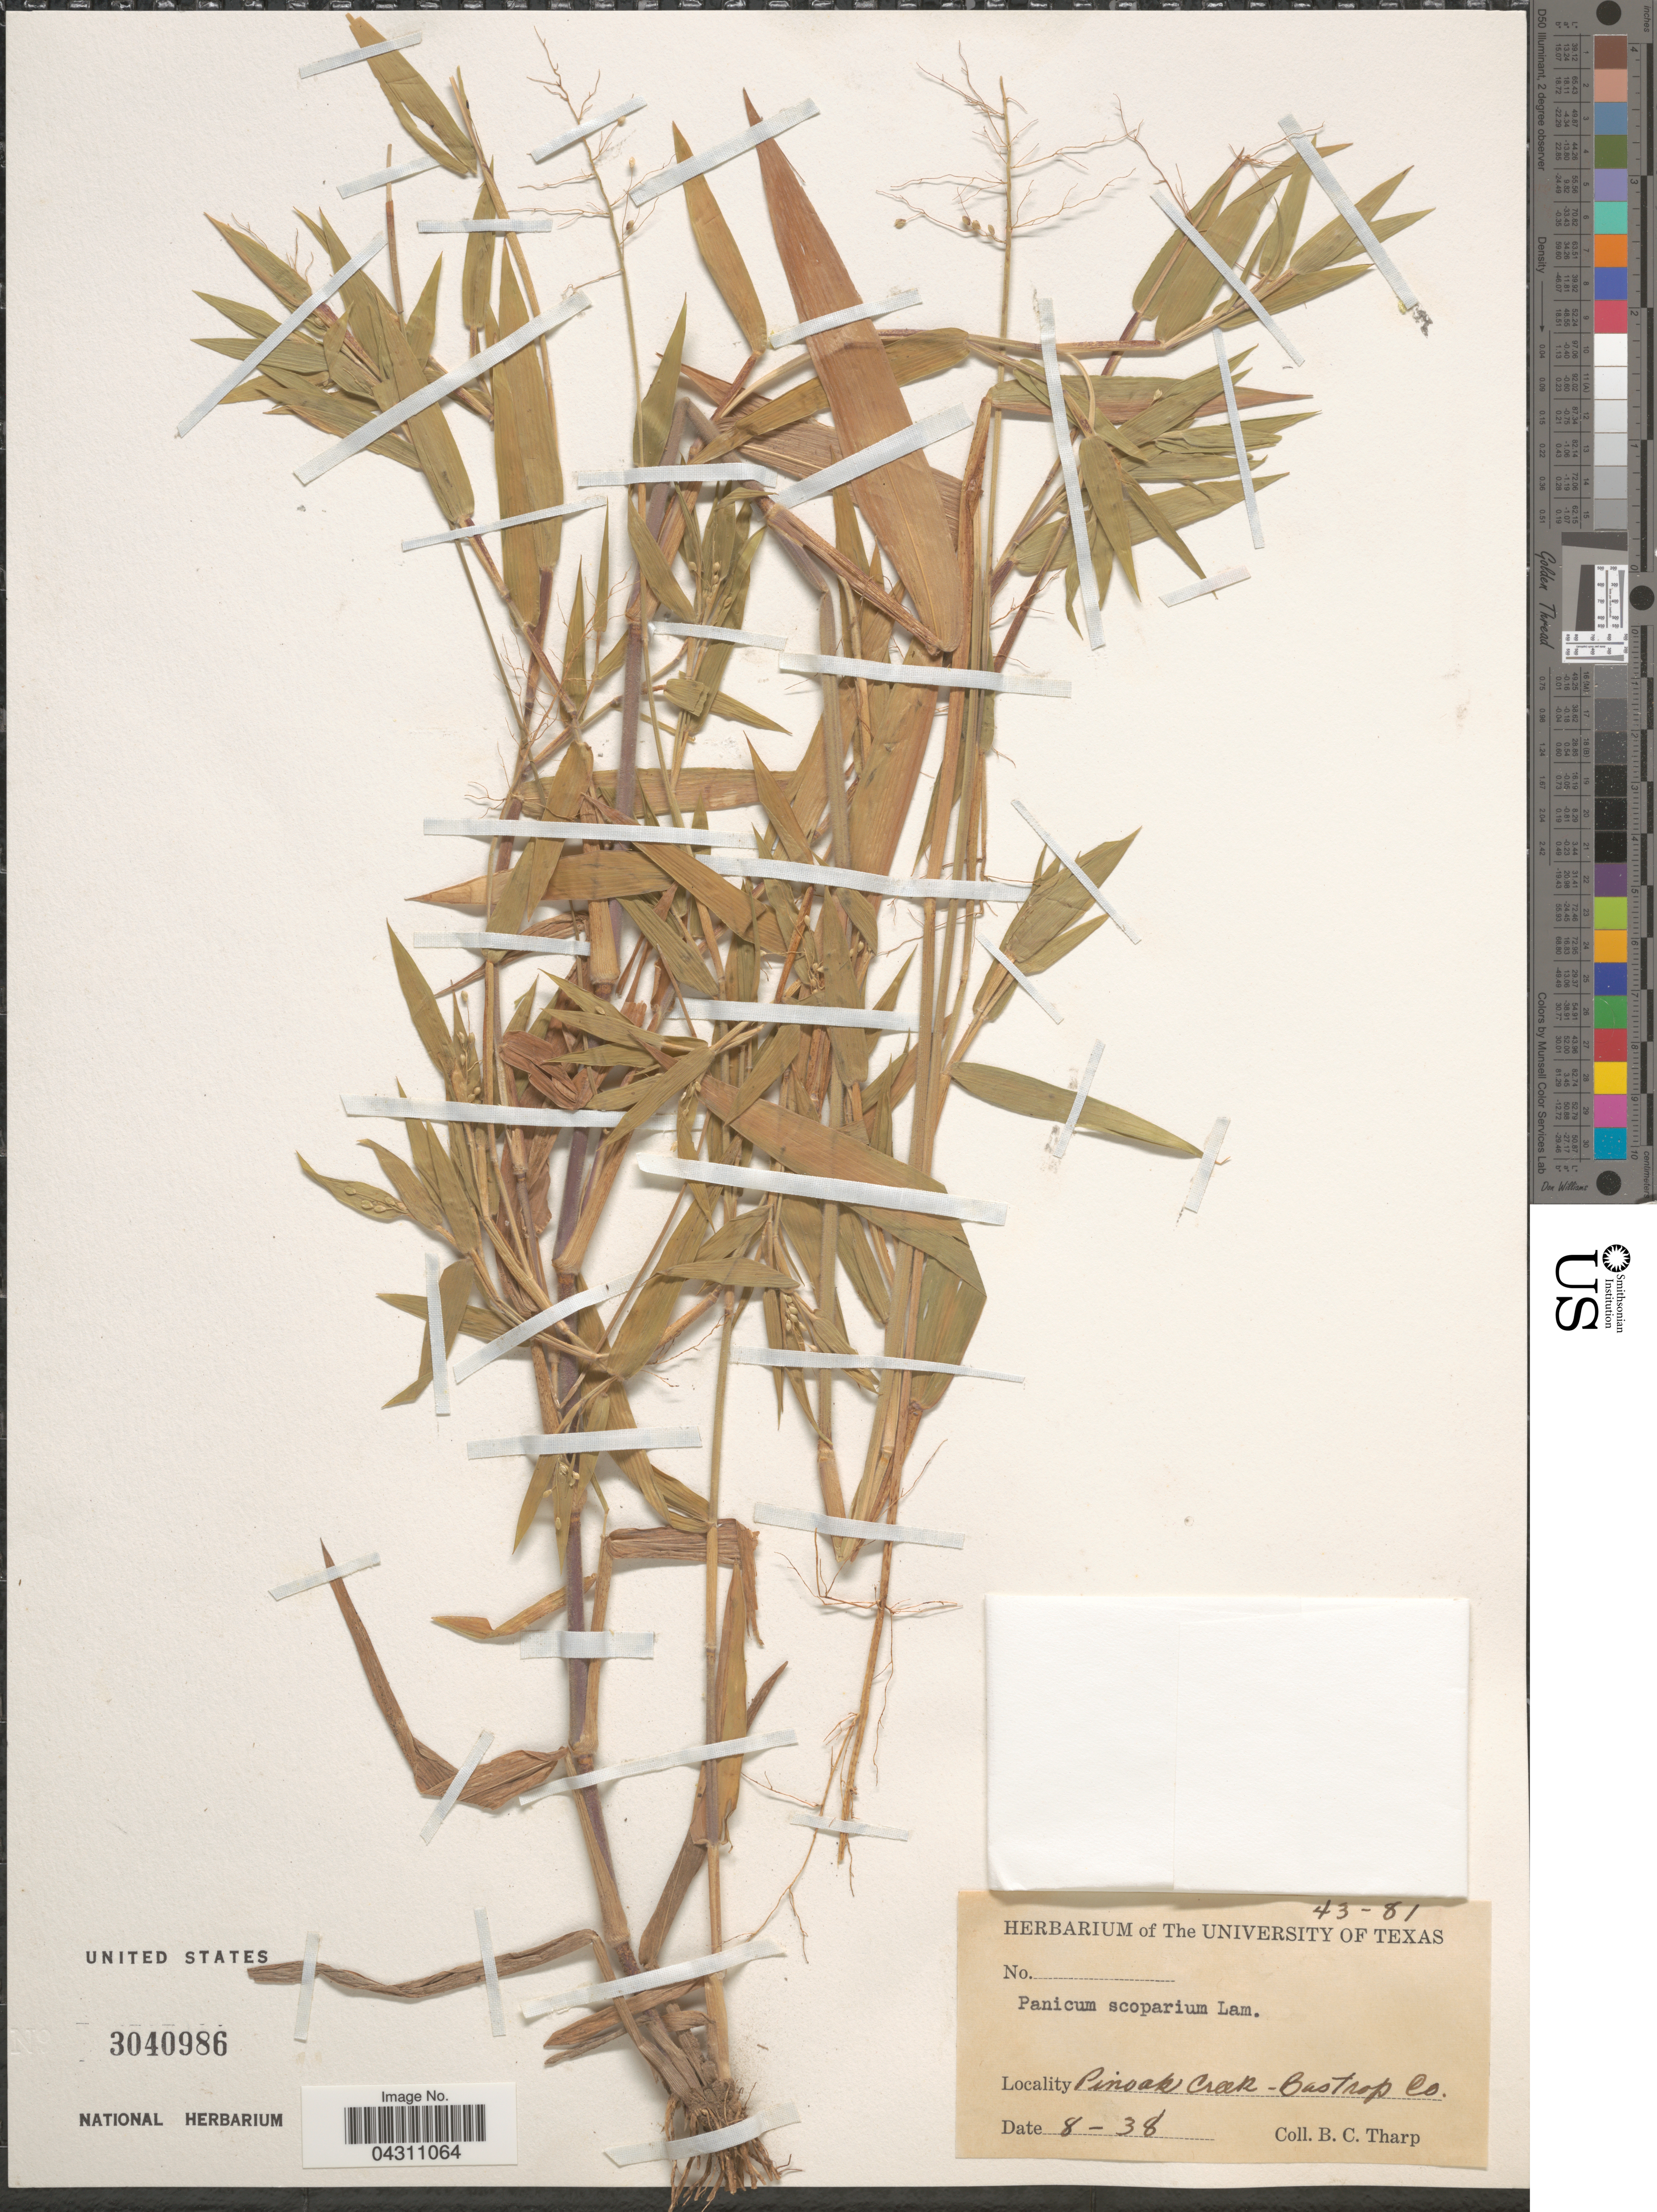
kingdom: Plantae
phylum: Tracheophyta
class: Liliopsida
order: Poales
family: Poaceae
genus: Dichanthelium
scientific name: Dichanthelium scoparium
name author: (Lam.) Gould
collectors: B. C. Tharp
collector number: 43-81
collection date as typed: Transcribed d/m/y: /8/38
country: United States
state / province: Texas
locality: Pinoak Creek - Castrop Co.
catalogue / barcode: US 3040986